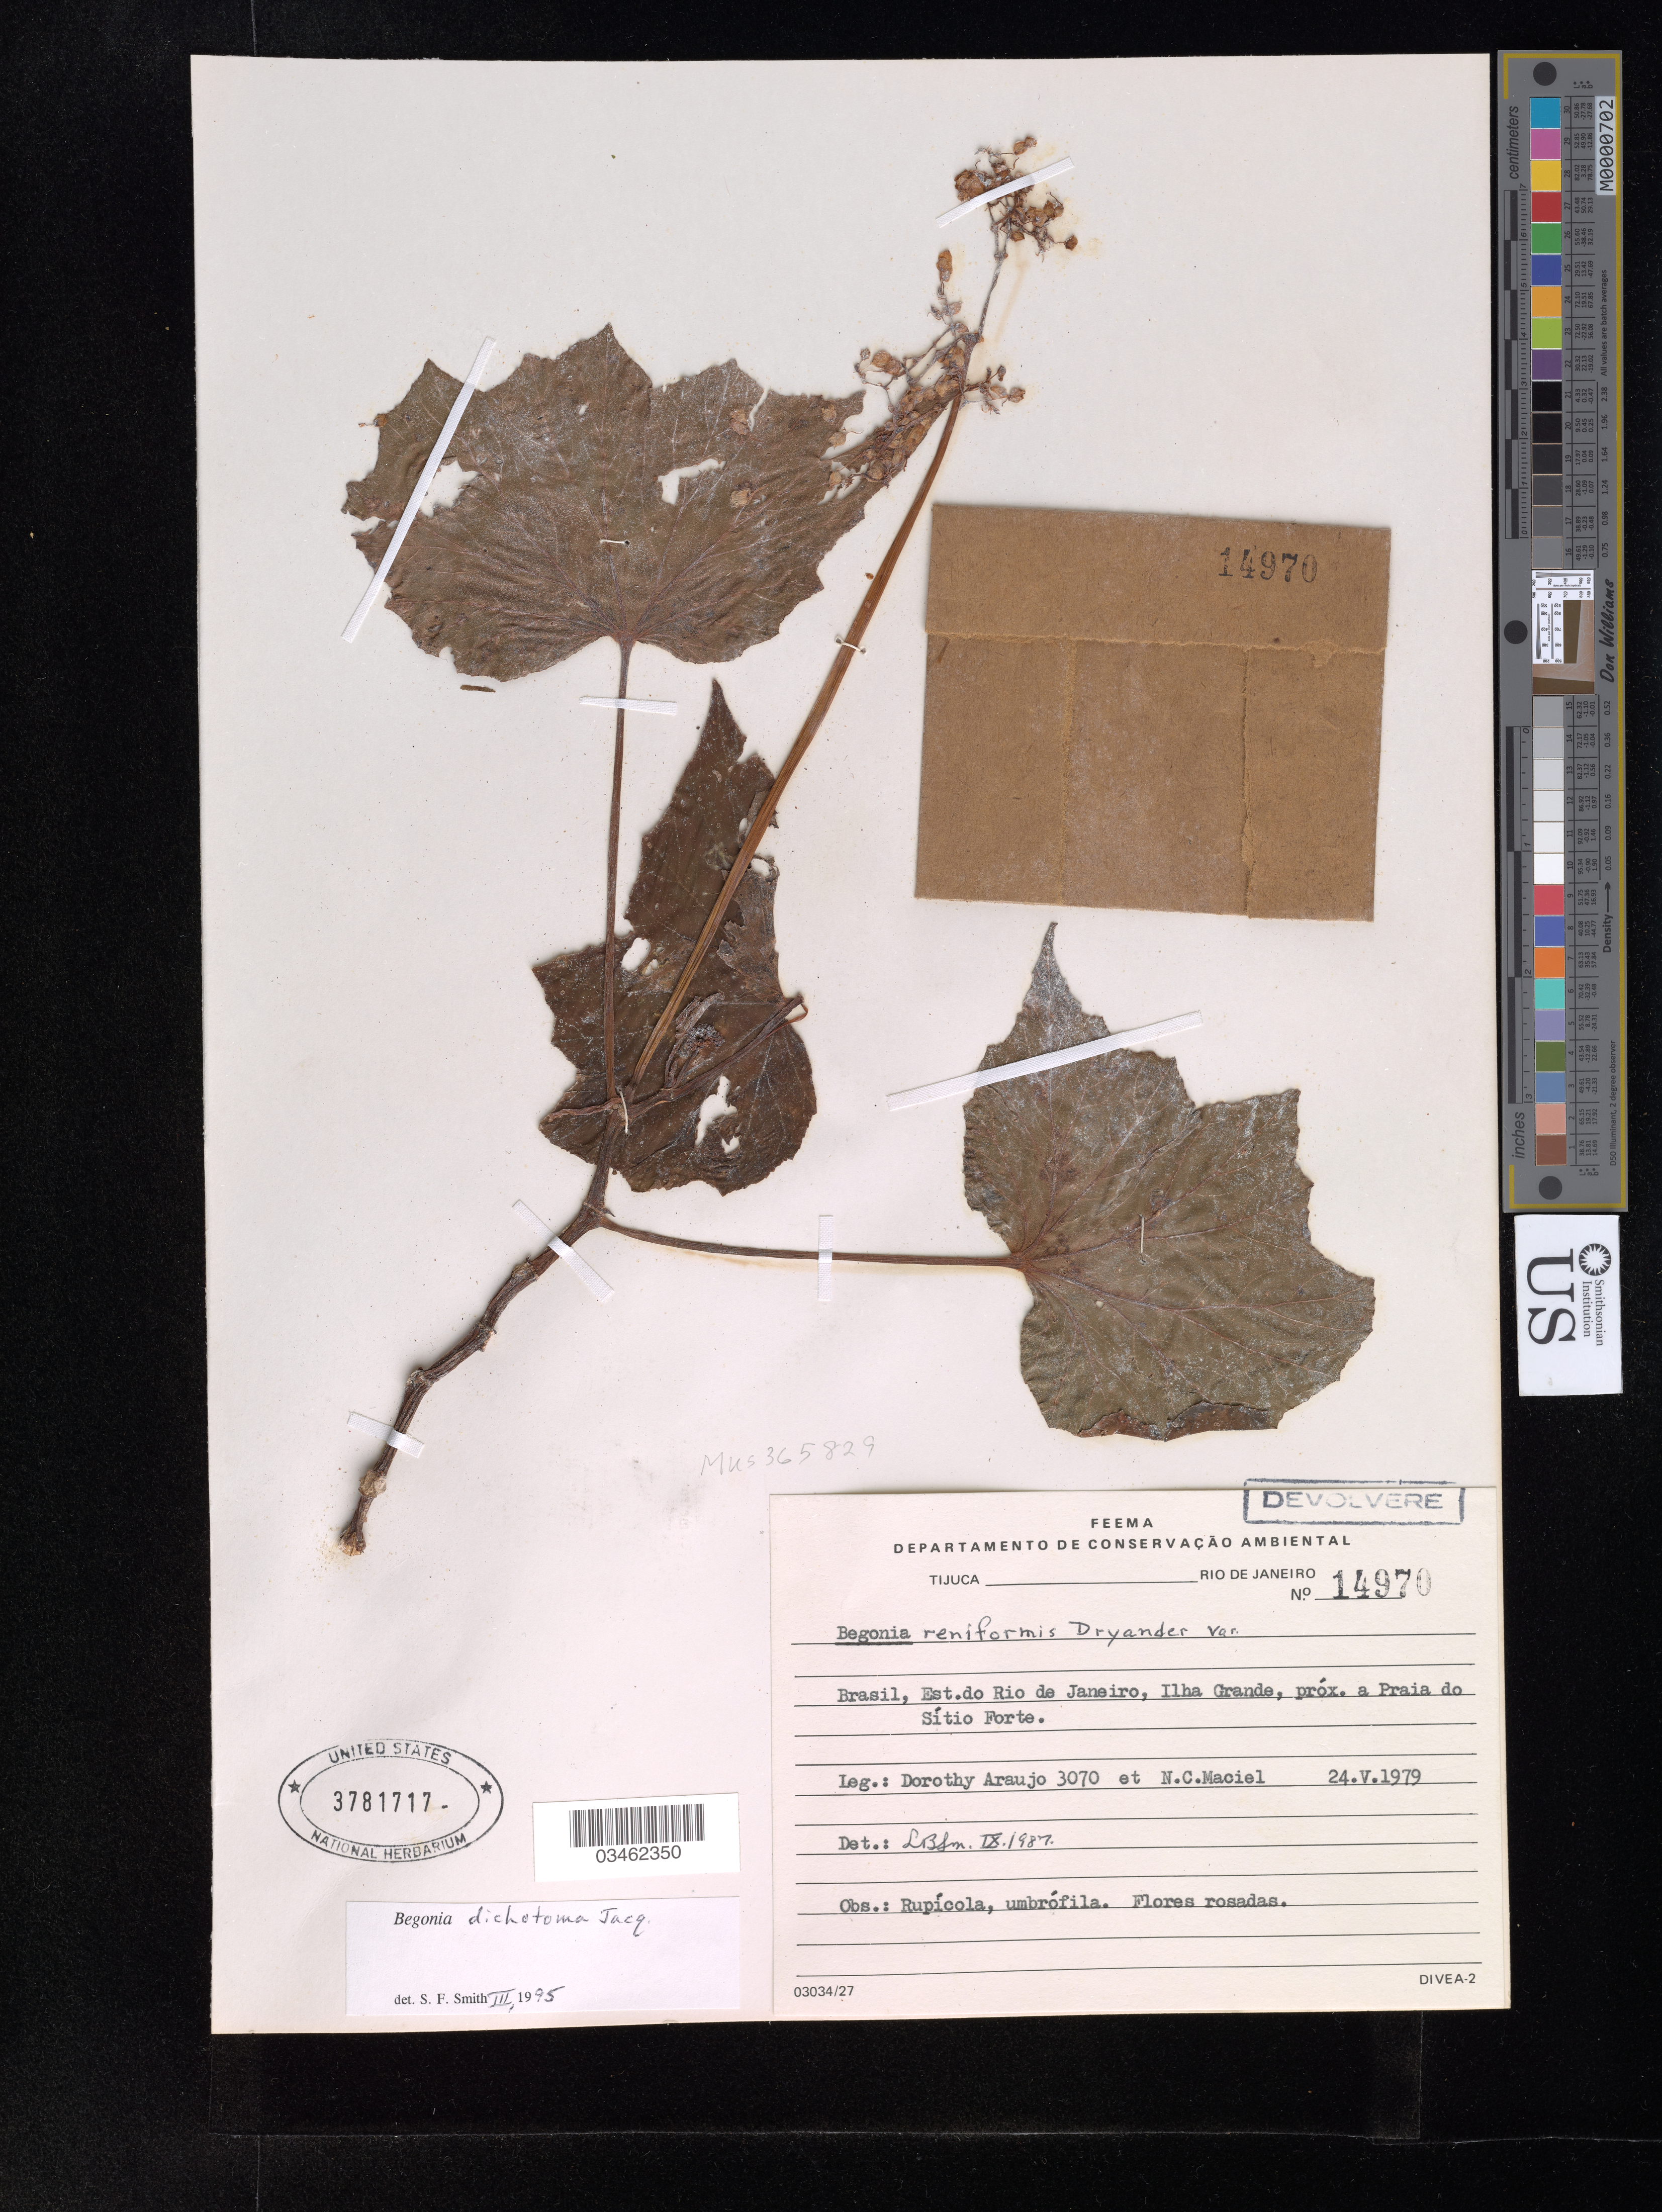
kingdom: Plantae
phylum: Tracheophyta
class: Magnoliopsida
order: Cucurbitales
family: Begoniaceae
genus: Begonia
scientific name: Begonia dichotoma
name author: Jacq.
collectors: D. Araujó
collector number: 3070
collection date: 1979-05-24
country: Brazil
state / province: Rio de Janeiro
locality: Ilha Grande, próx. a Praia do Sítio Forte.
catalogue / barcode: US 3781717